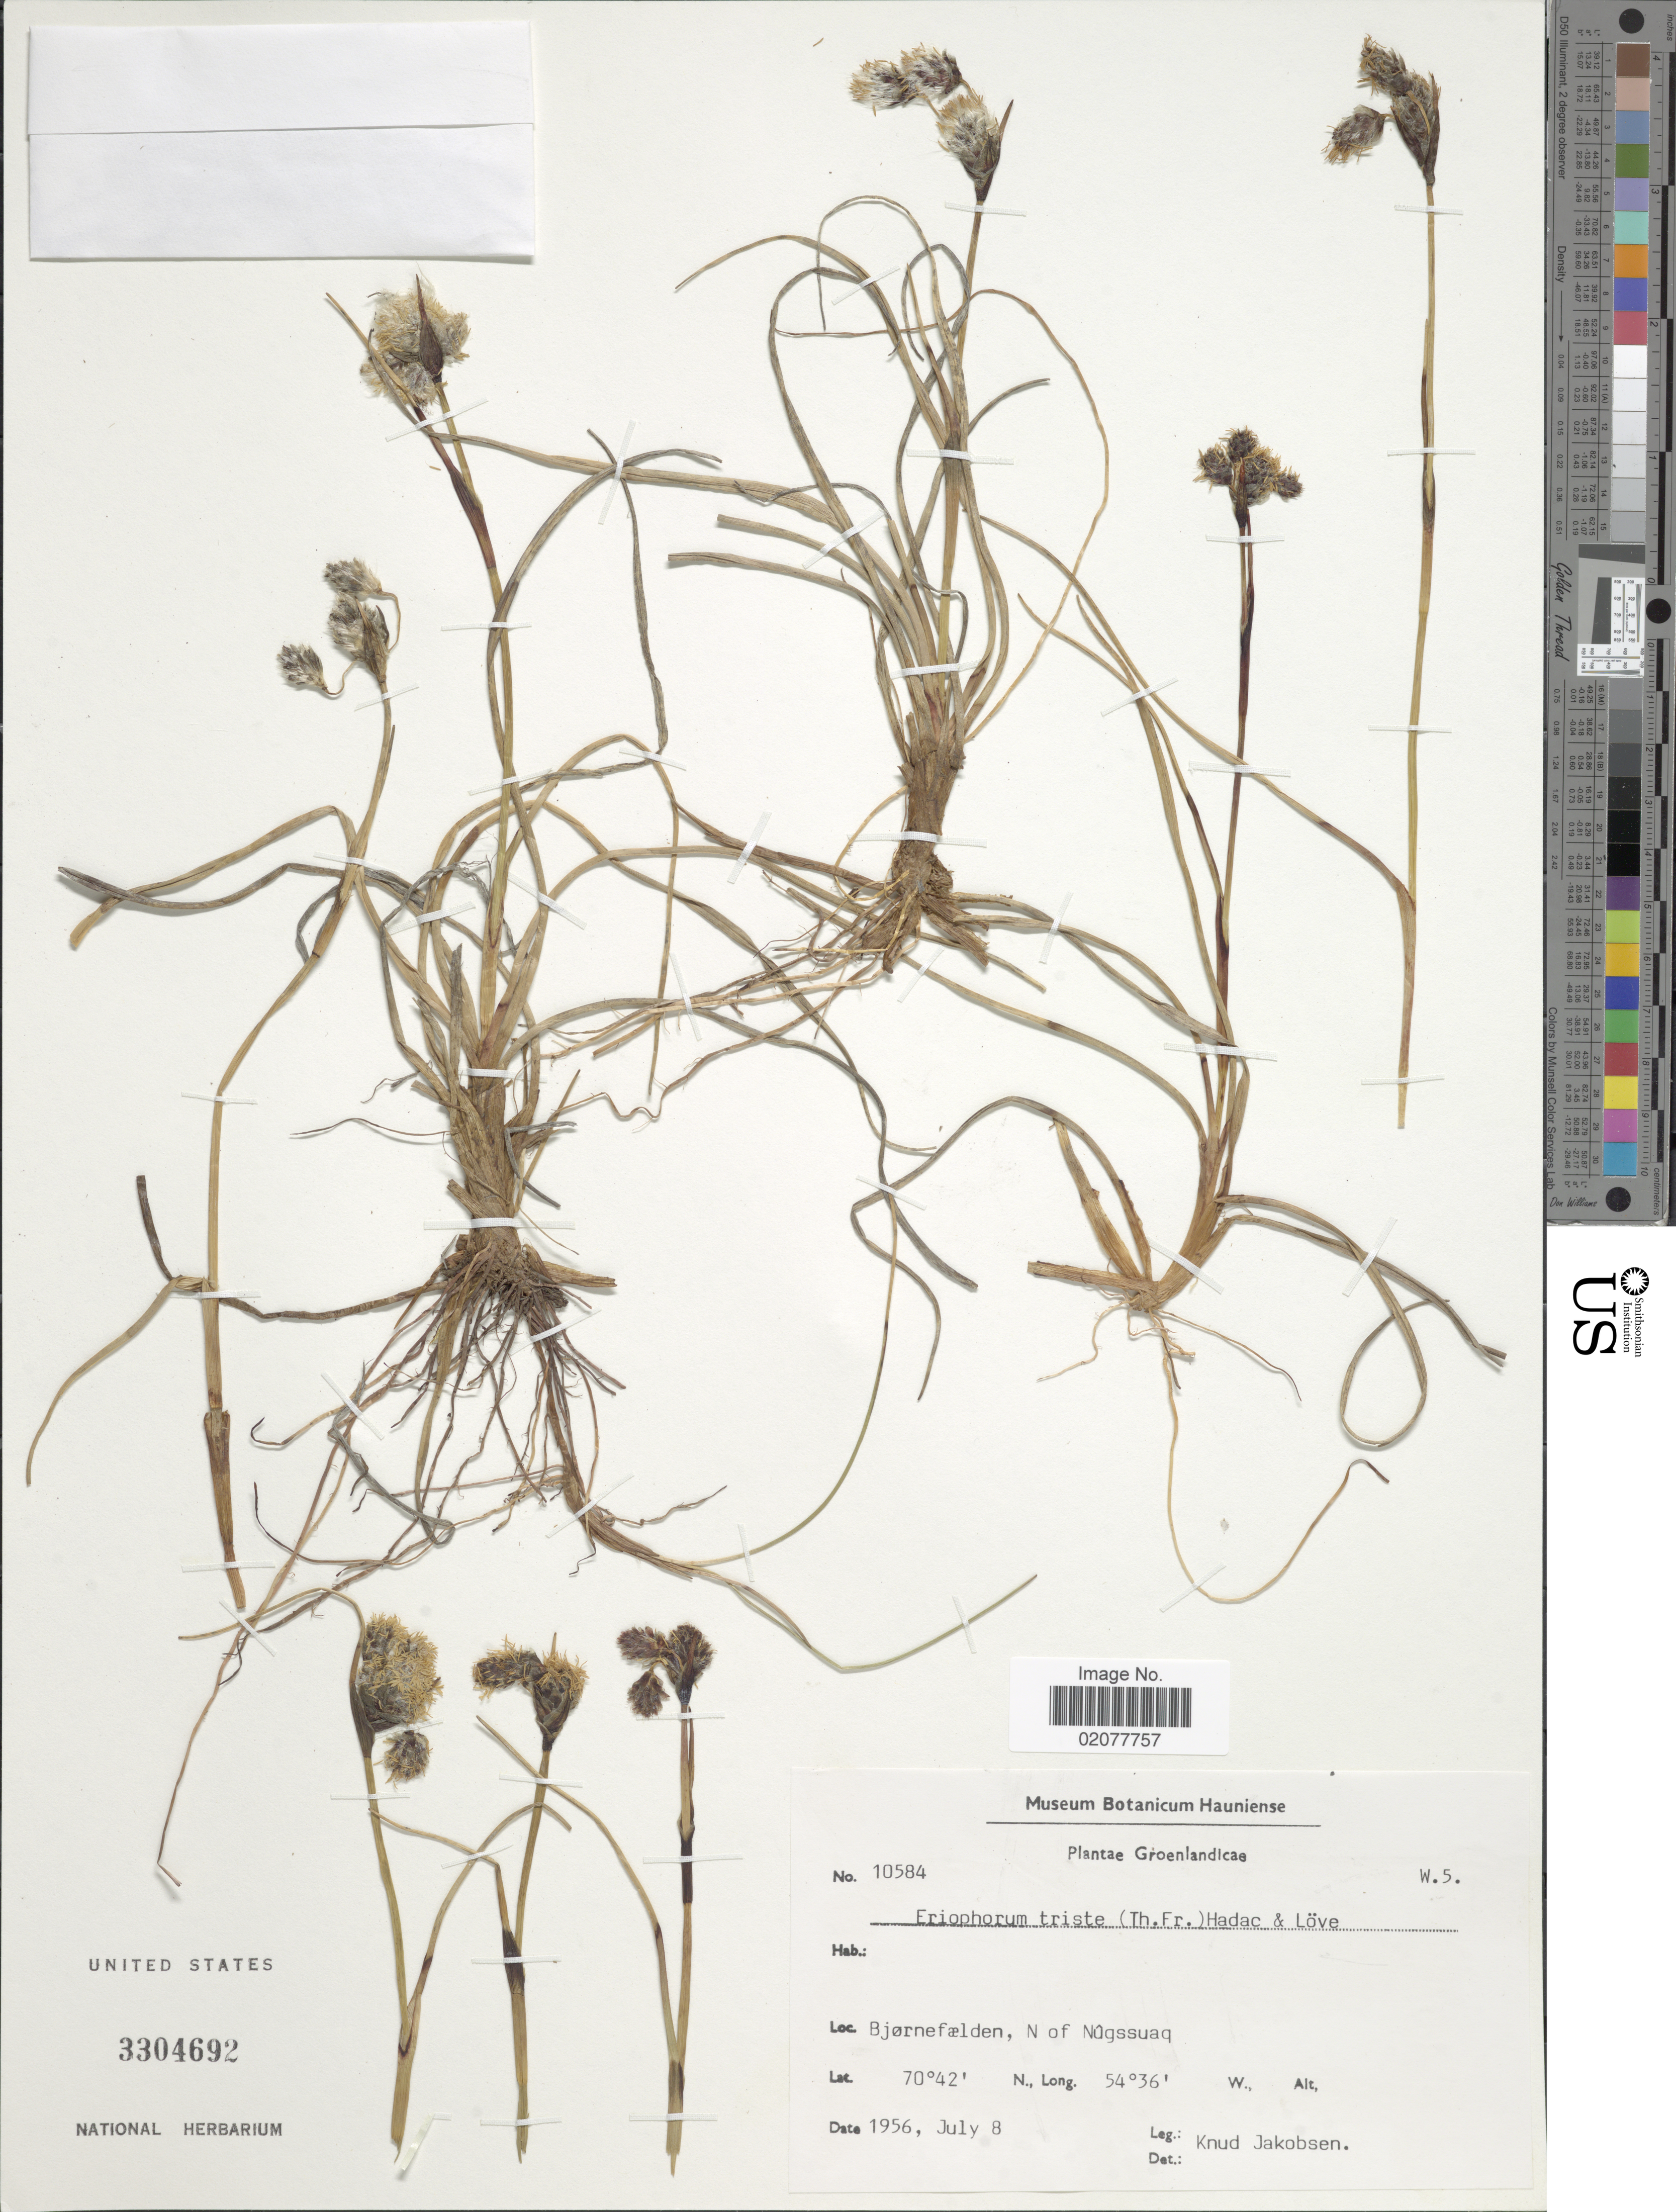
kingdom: Plantae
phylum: Tracheophyta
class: Liliopsida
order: Poales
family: Cyperaceae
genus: Eriophorum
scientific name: Eriophorum angustifolium subsp. triste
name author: (T.C.E. Fr.) Hultén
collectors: K. Jakobsen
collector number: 10584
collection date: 1956-07-08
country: Greenland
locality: Groenlandicae. Bjørnefælden, N of Nûgssuaq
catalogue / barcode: US 3304692